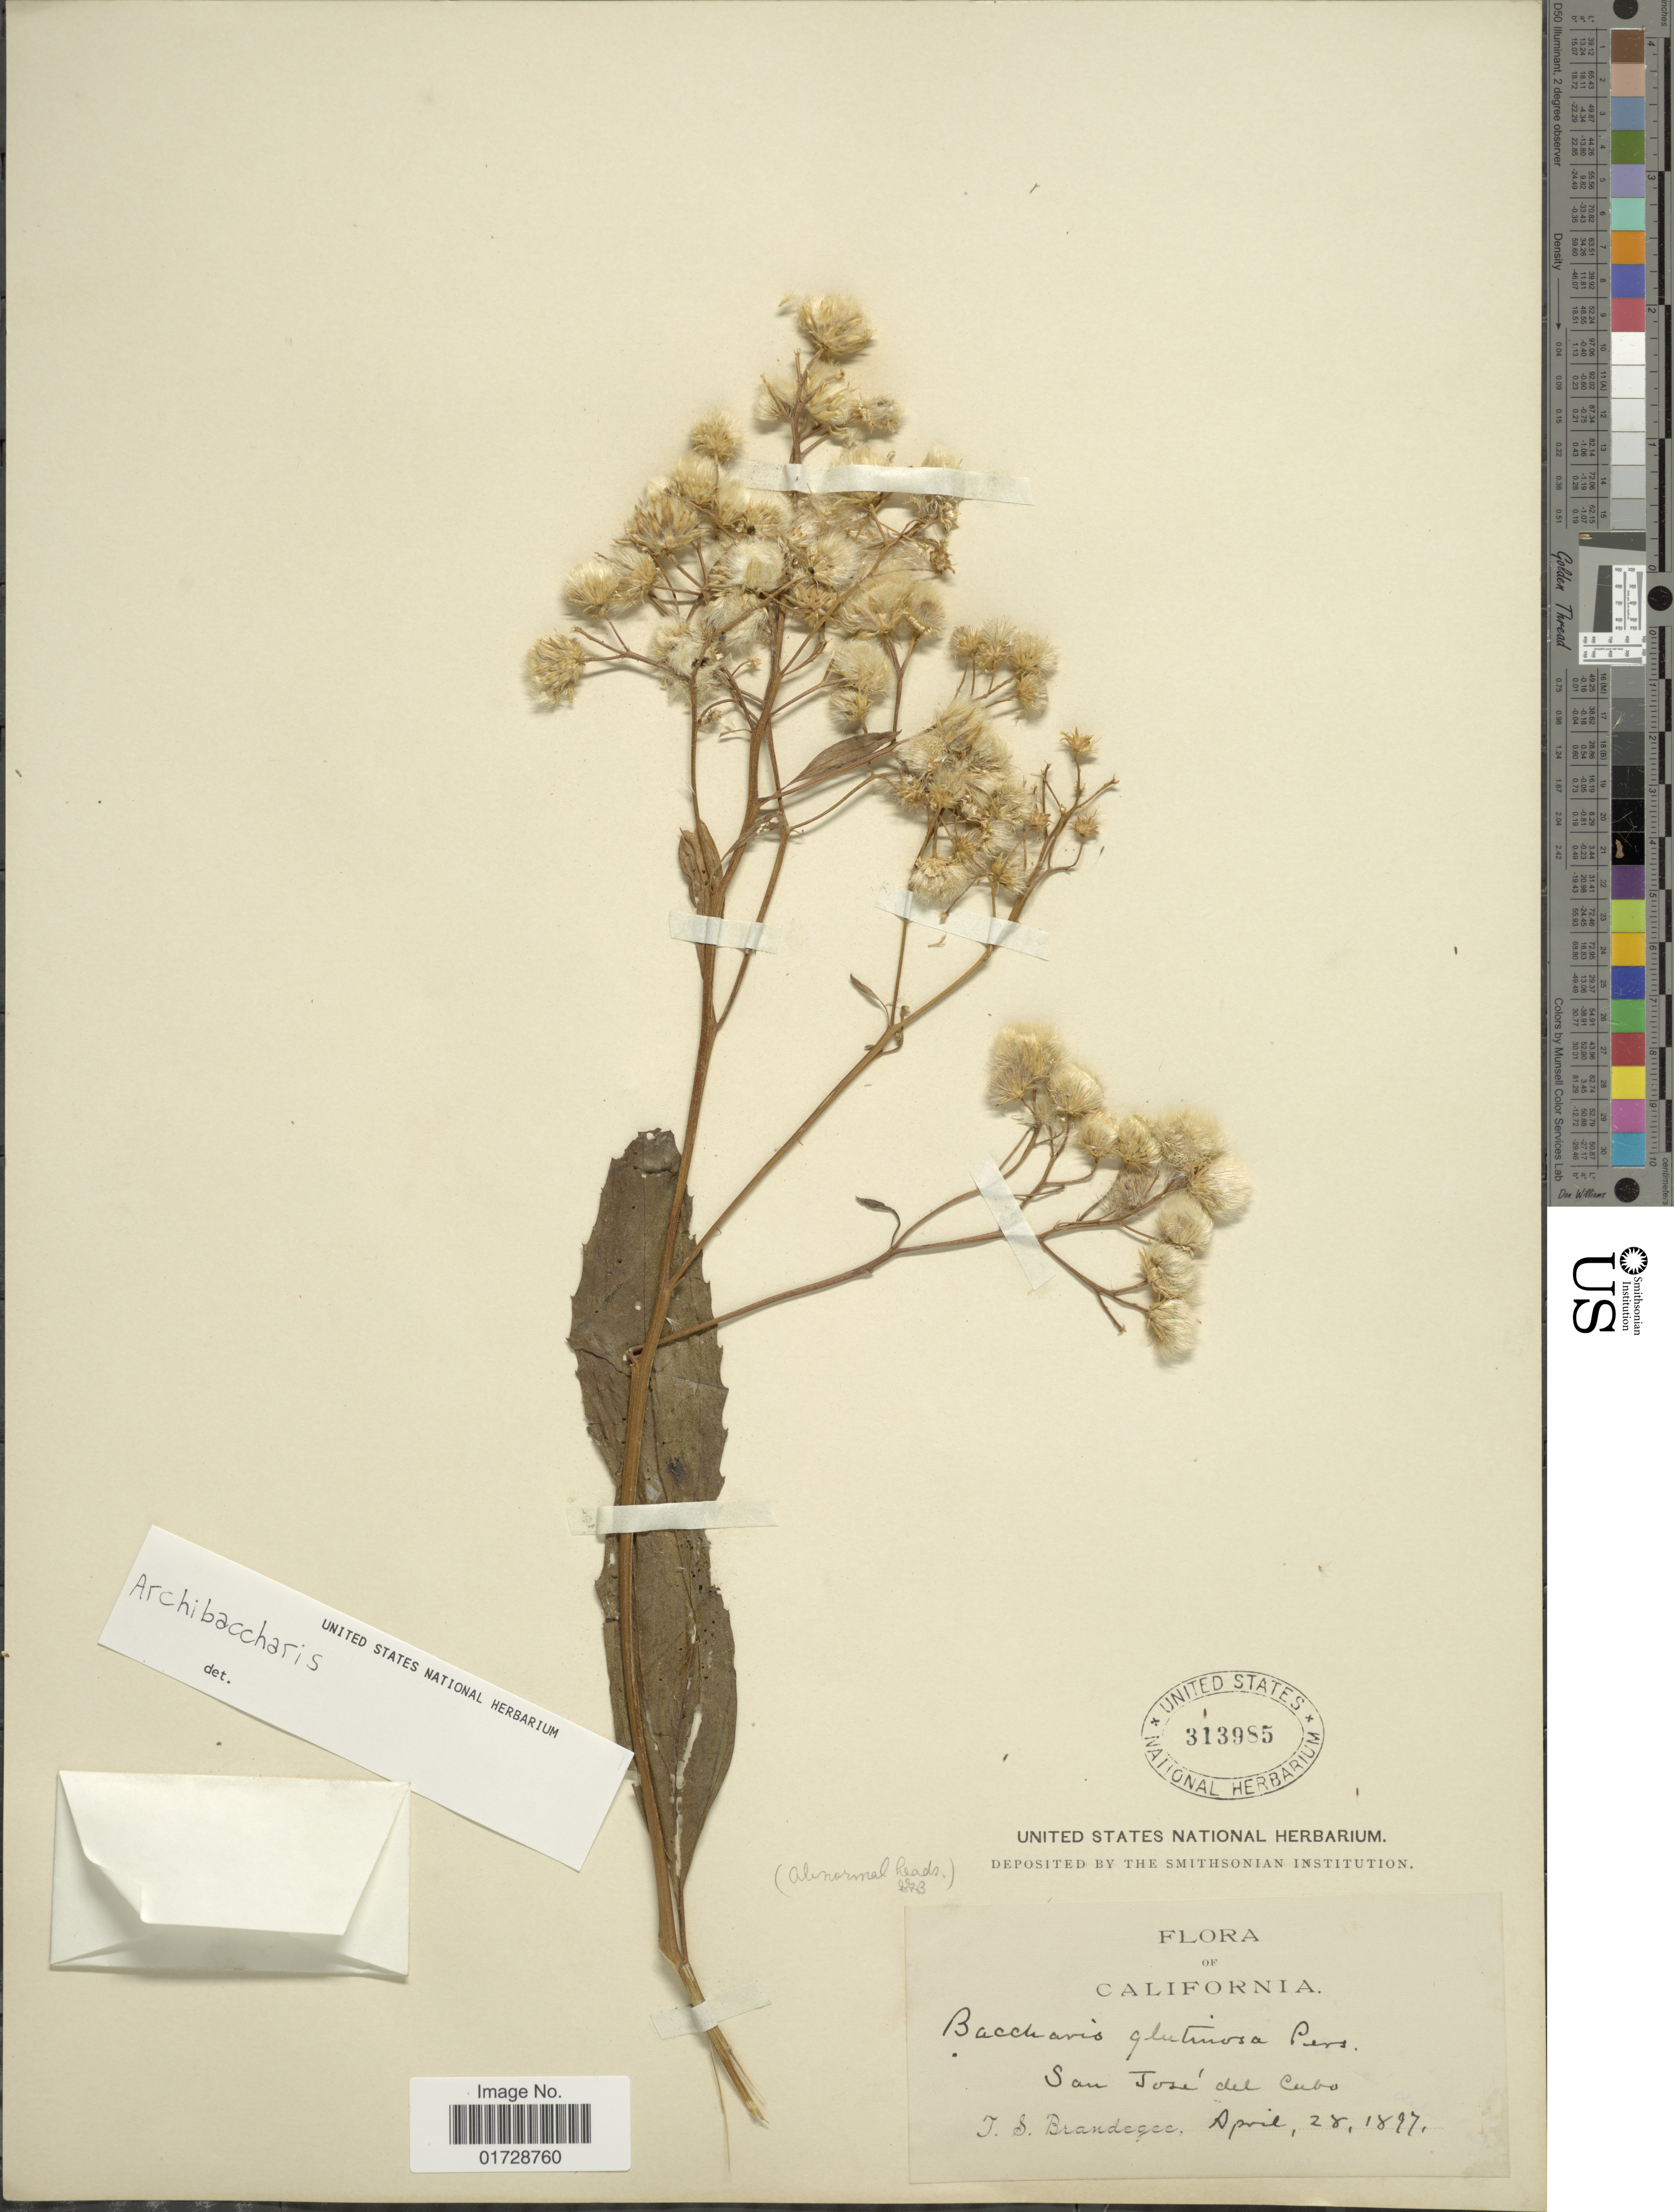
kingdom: Plantae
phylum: Tracheophyta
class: Magnoliopsida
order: Asterales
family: Asteraceae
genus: Archibaccharis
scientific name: Archibaccharis sp.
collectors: T. S. Brandegee (herbarium)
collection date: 1897-04-28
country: Mexico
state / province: Baja California Sur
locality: California, San Jose del Cabo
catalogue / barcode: US 313985